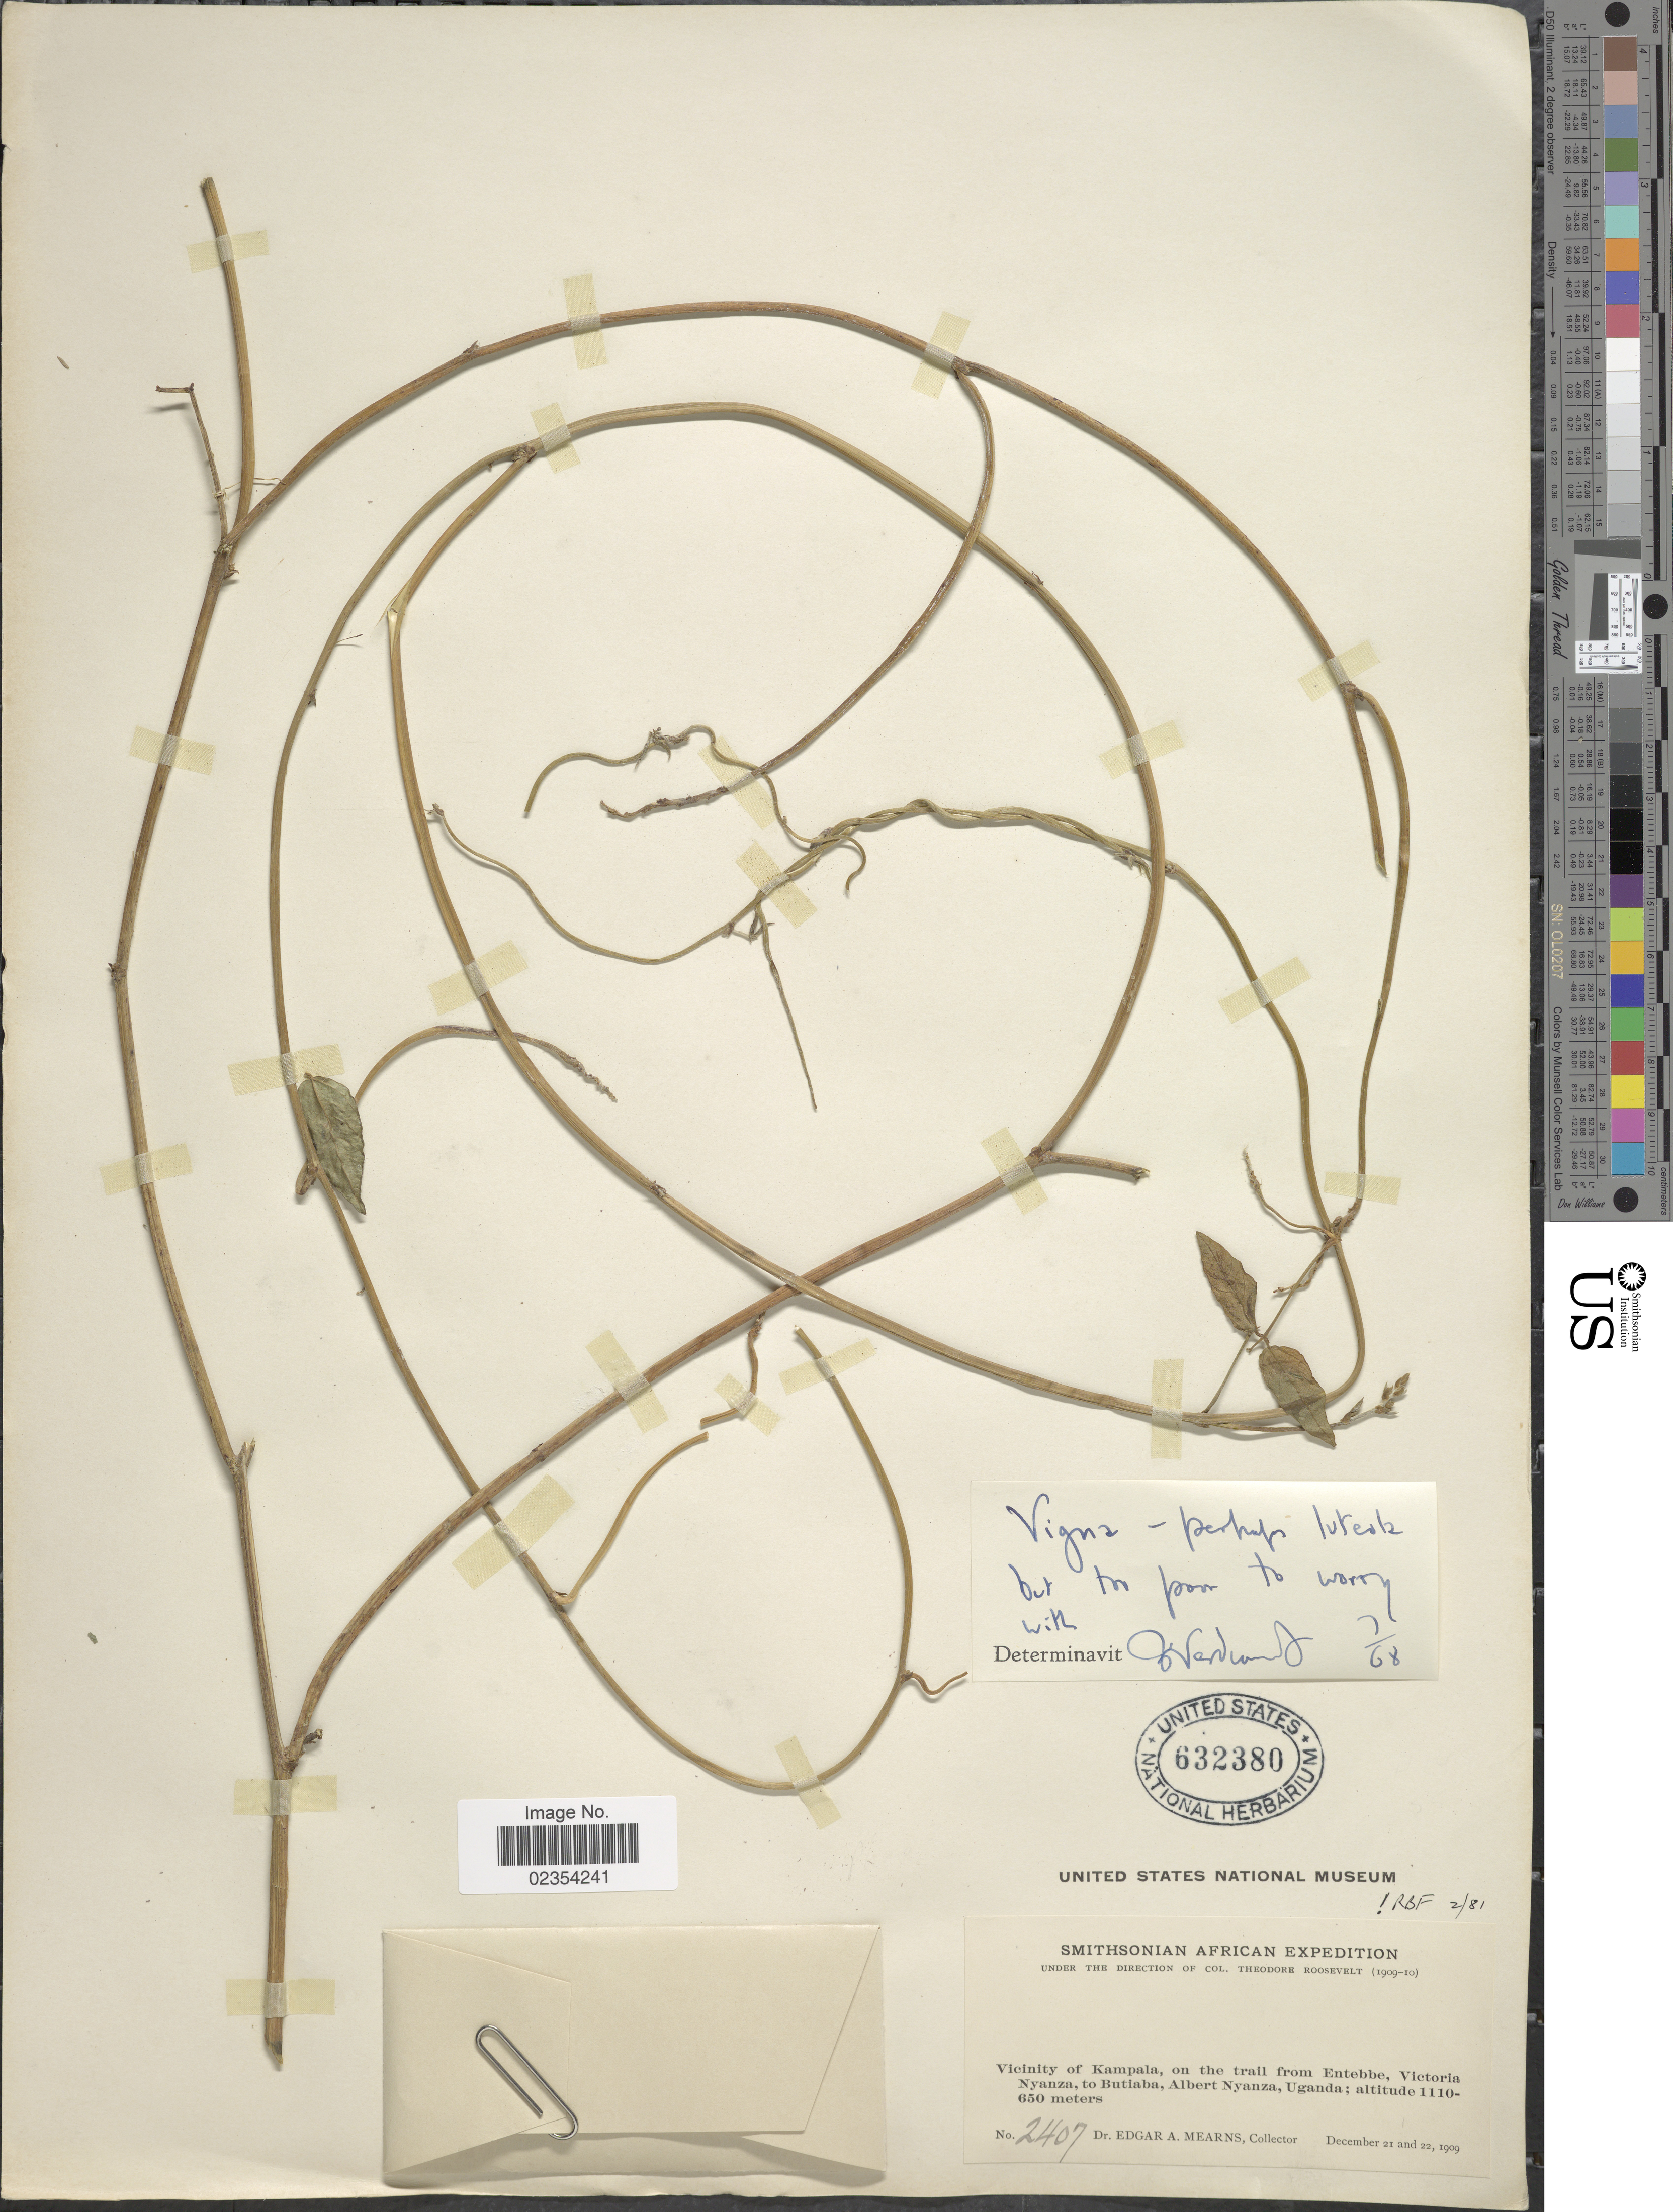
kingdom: Plantae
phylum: Tracheophyta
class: Magnoliopsida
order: Fabales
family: Fabaceae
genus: Vigna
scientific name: Vigna luteola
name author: (Jacq.) Benth.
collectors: E. A. Mearns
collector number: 2407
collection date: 1909-12-21/1909-12-22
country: Uganda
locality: Vicinity of Kampala, on the trail from Entebbe, Victoria Nyanza, to Butiaba, Albert Nyanza.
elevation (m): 650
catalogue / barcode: US 632380